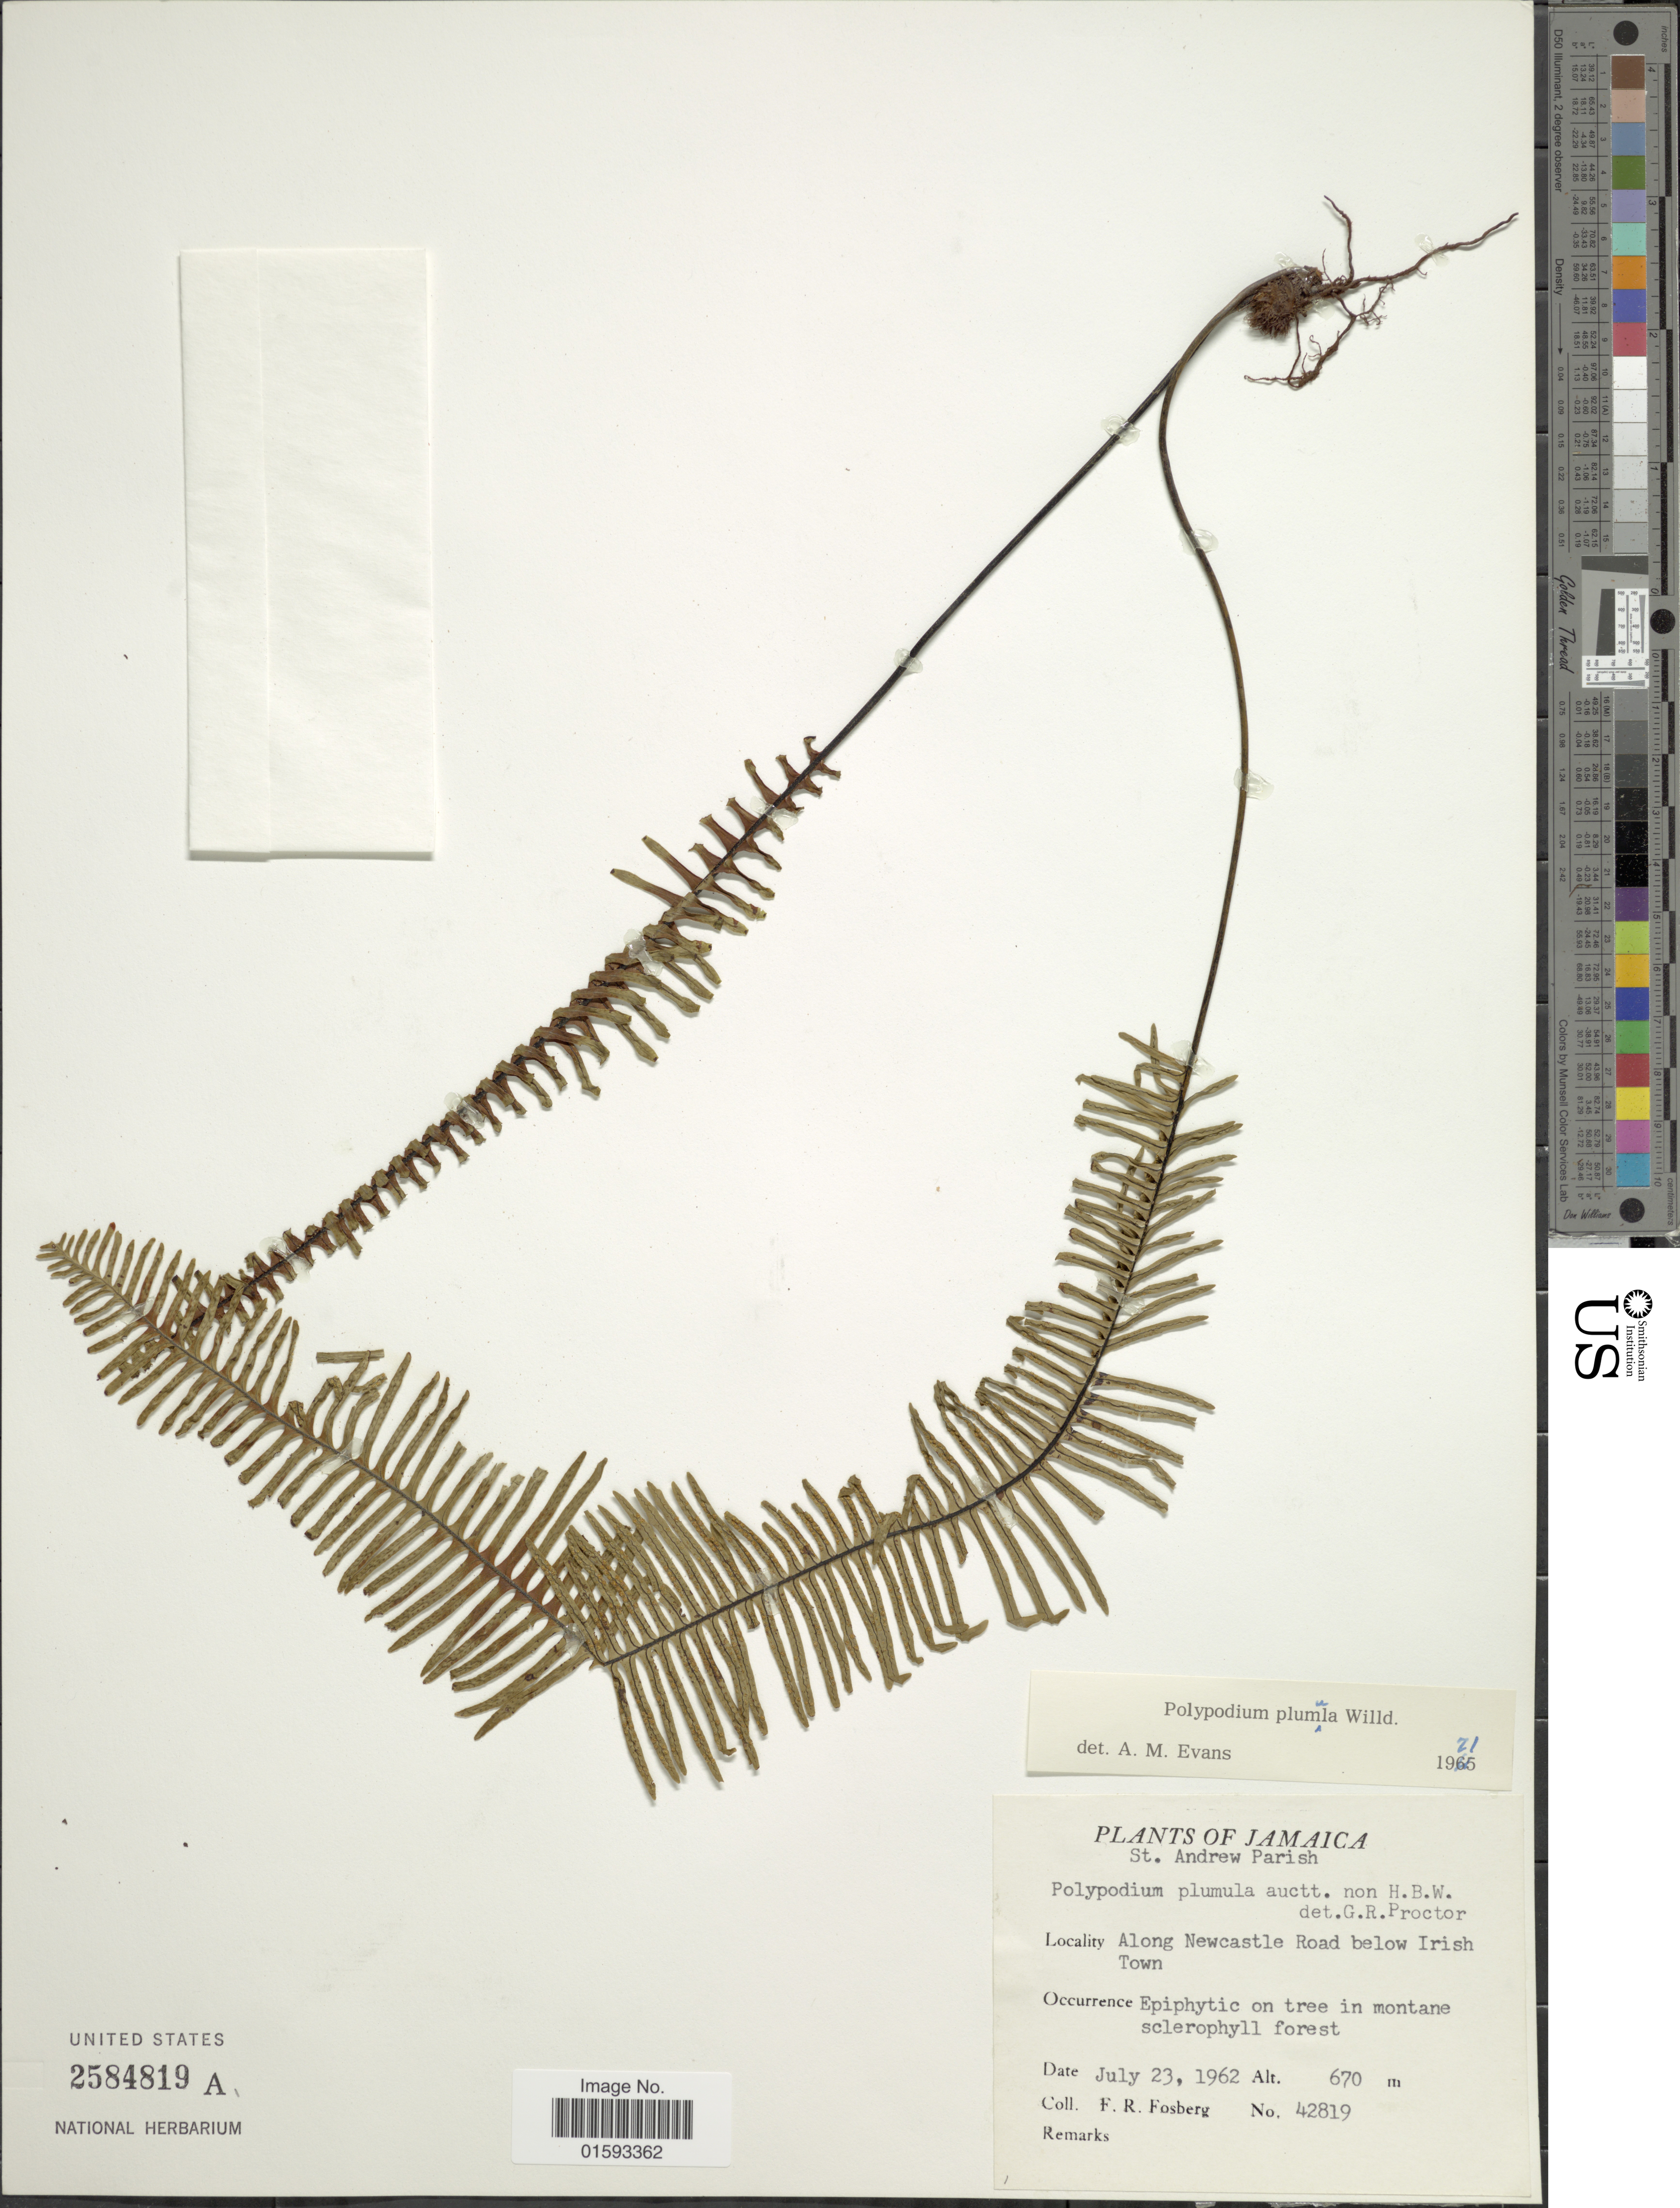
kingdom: Plantae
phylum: Tracheophyta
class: Polypodiopsida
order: Polypodiales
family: Polypodiaceae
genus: Pecluma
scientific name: Pecluma plumula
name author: (Humb. & Bonpl. ex Willd.) M.G. Price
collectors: F. R. Fosberg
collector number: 42819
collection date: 1962-07-23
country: Jamaica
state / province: Saint Andrew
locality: Along Newcastle Road below Irish Town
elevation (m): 670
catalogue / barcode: US 2584819A